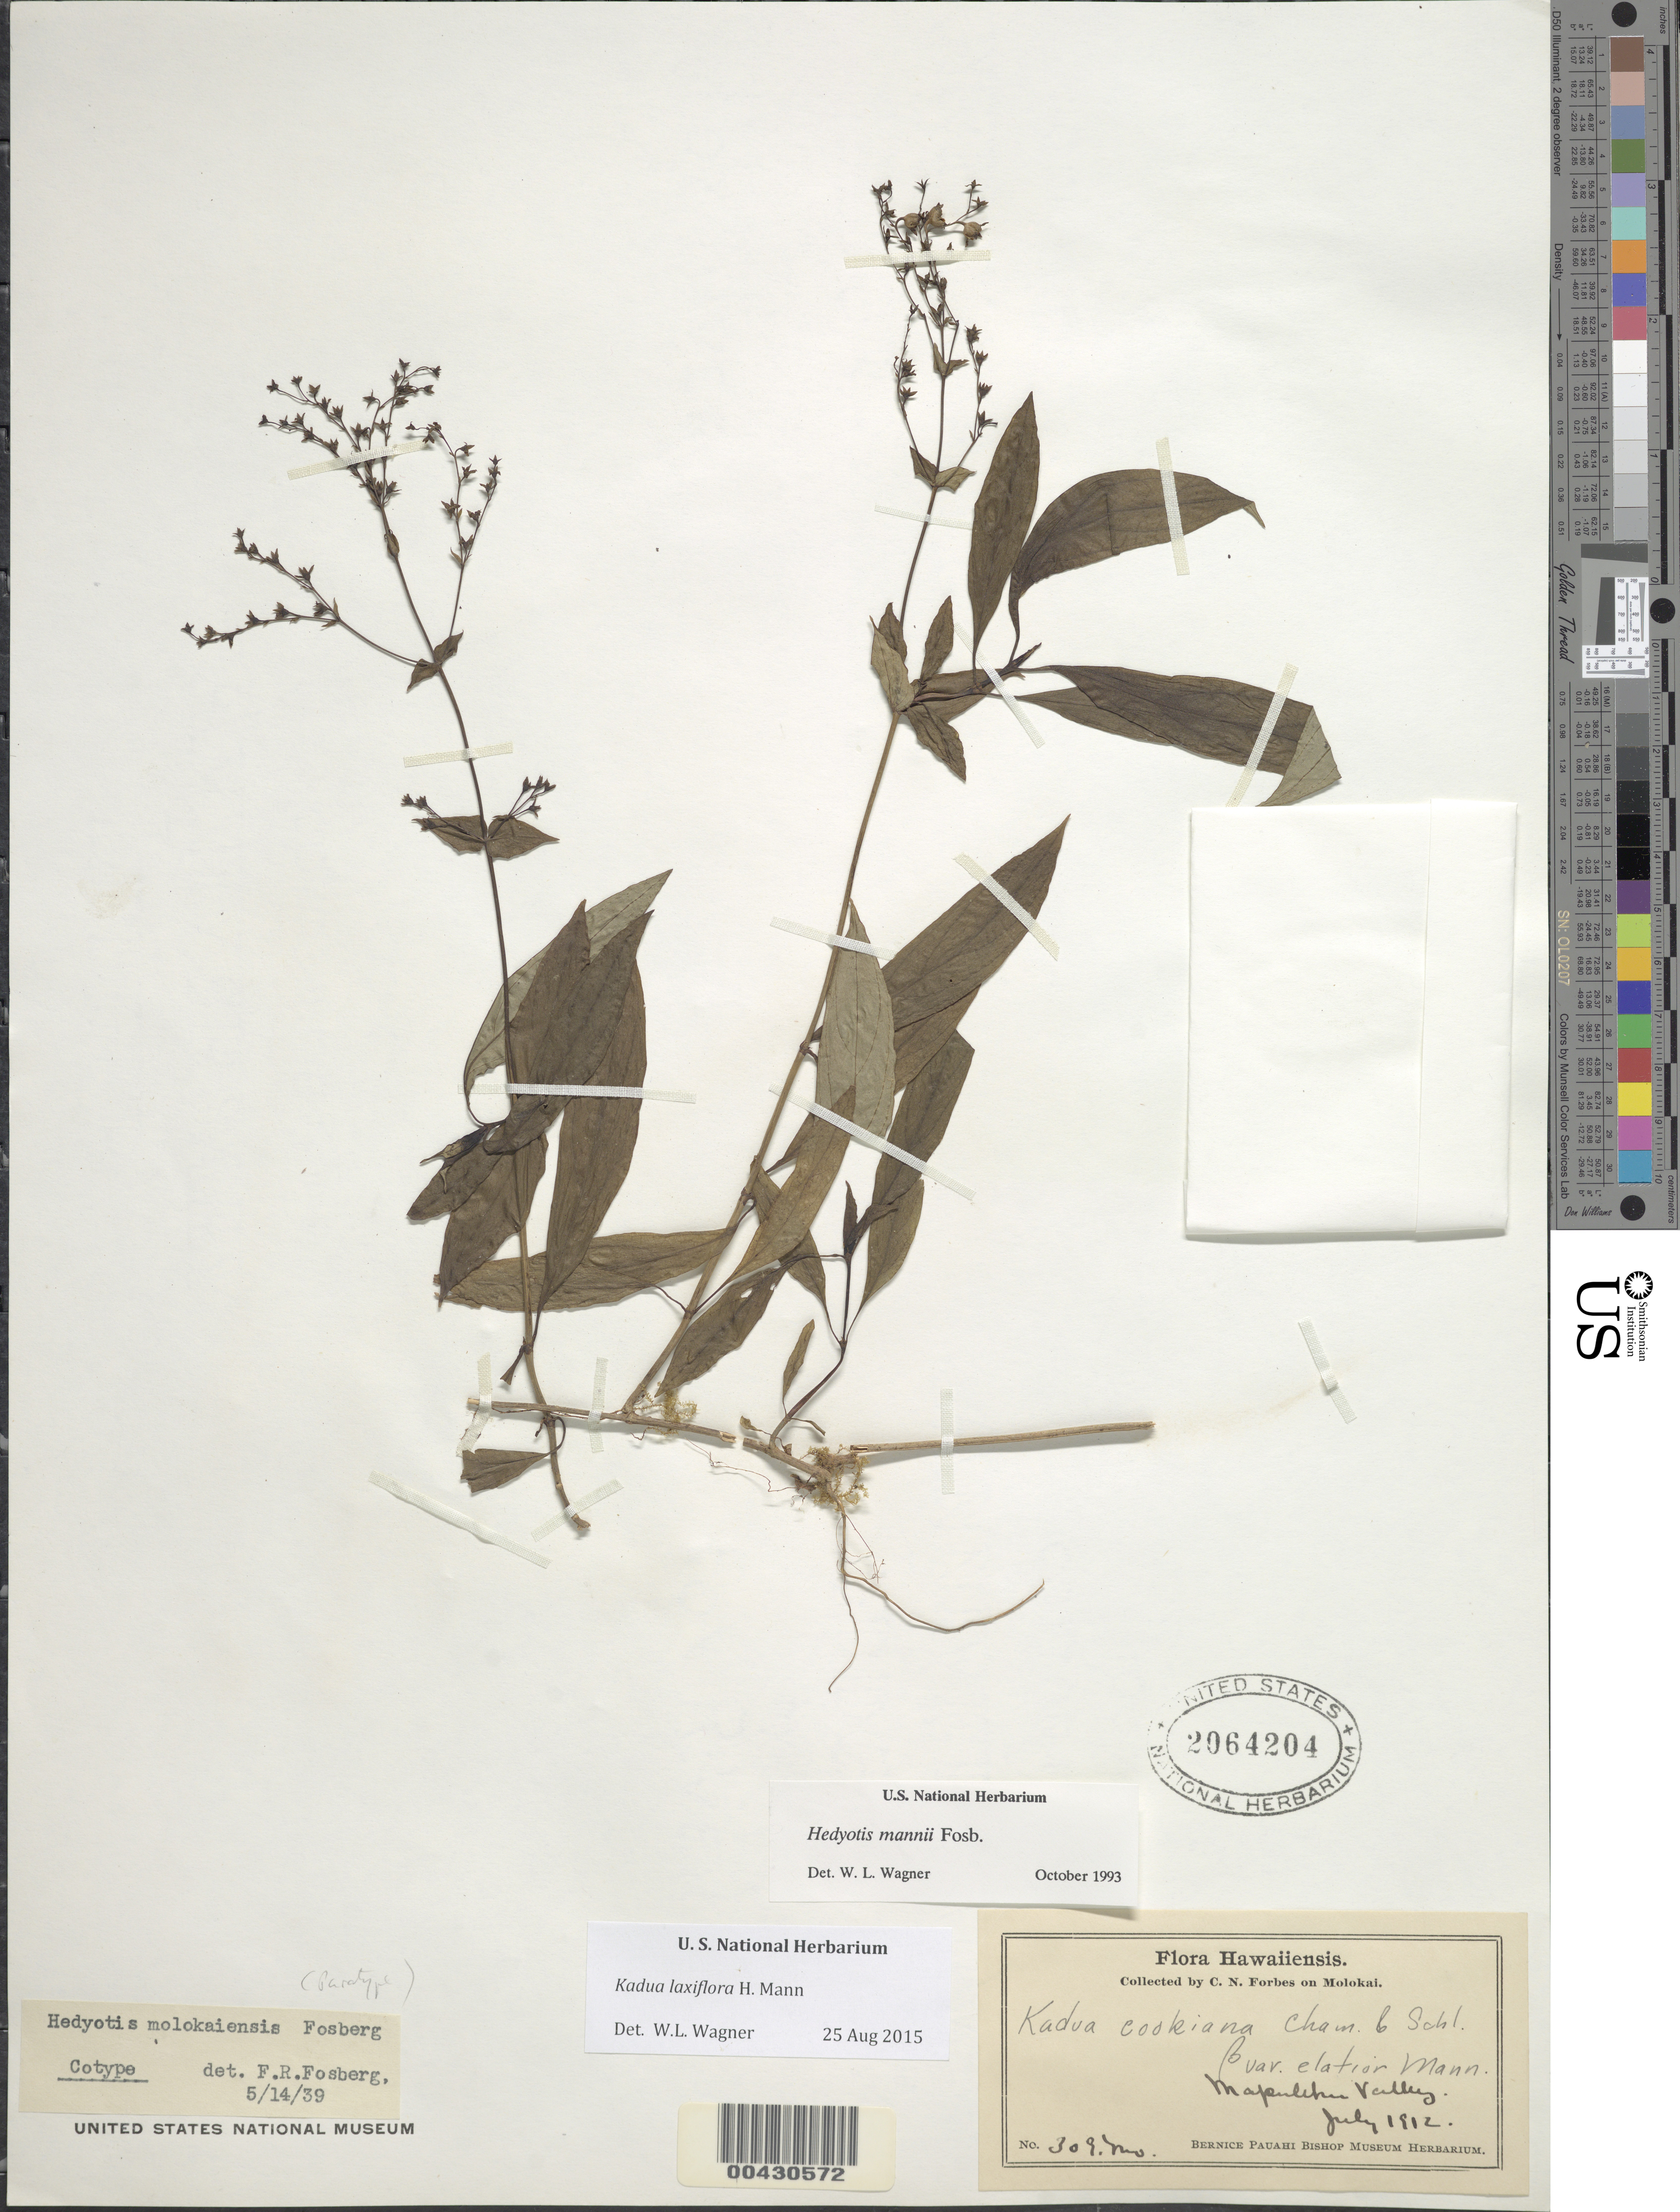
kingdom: Plantae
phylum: Tracheophyta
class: Magnoliopsida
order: Gentianales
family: Rubiaceae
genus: Kadua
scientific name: Kadua laxiflora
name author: H. Mann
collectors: C. N. Forbes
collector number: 309.Mo.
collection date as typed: Jul 1912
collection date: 1912-07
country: United States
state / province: Hawaii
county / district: Maui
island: Moloka'i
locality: Mapulehu Valley.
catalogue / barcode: US 2064204